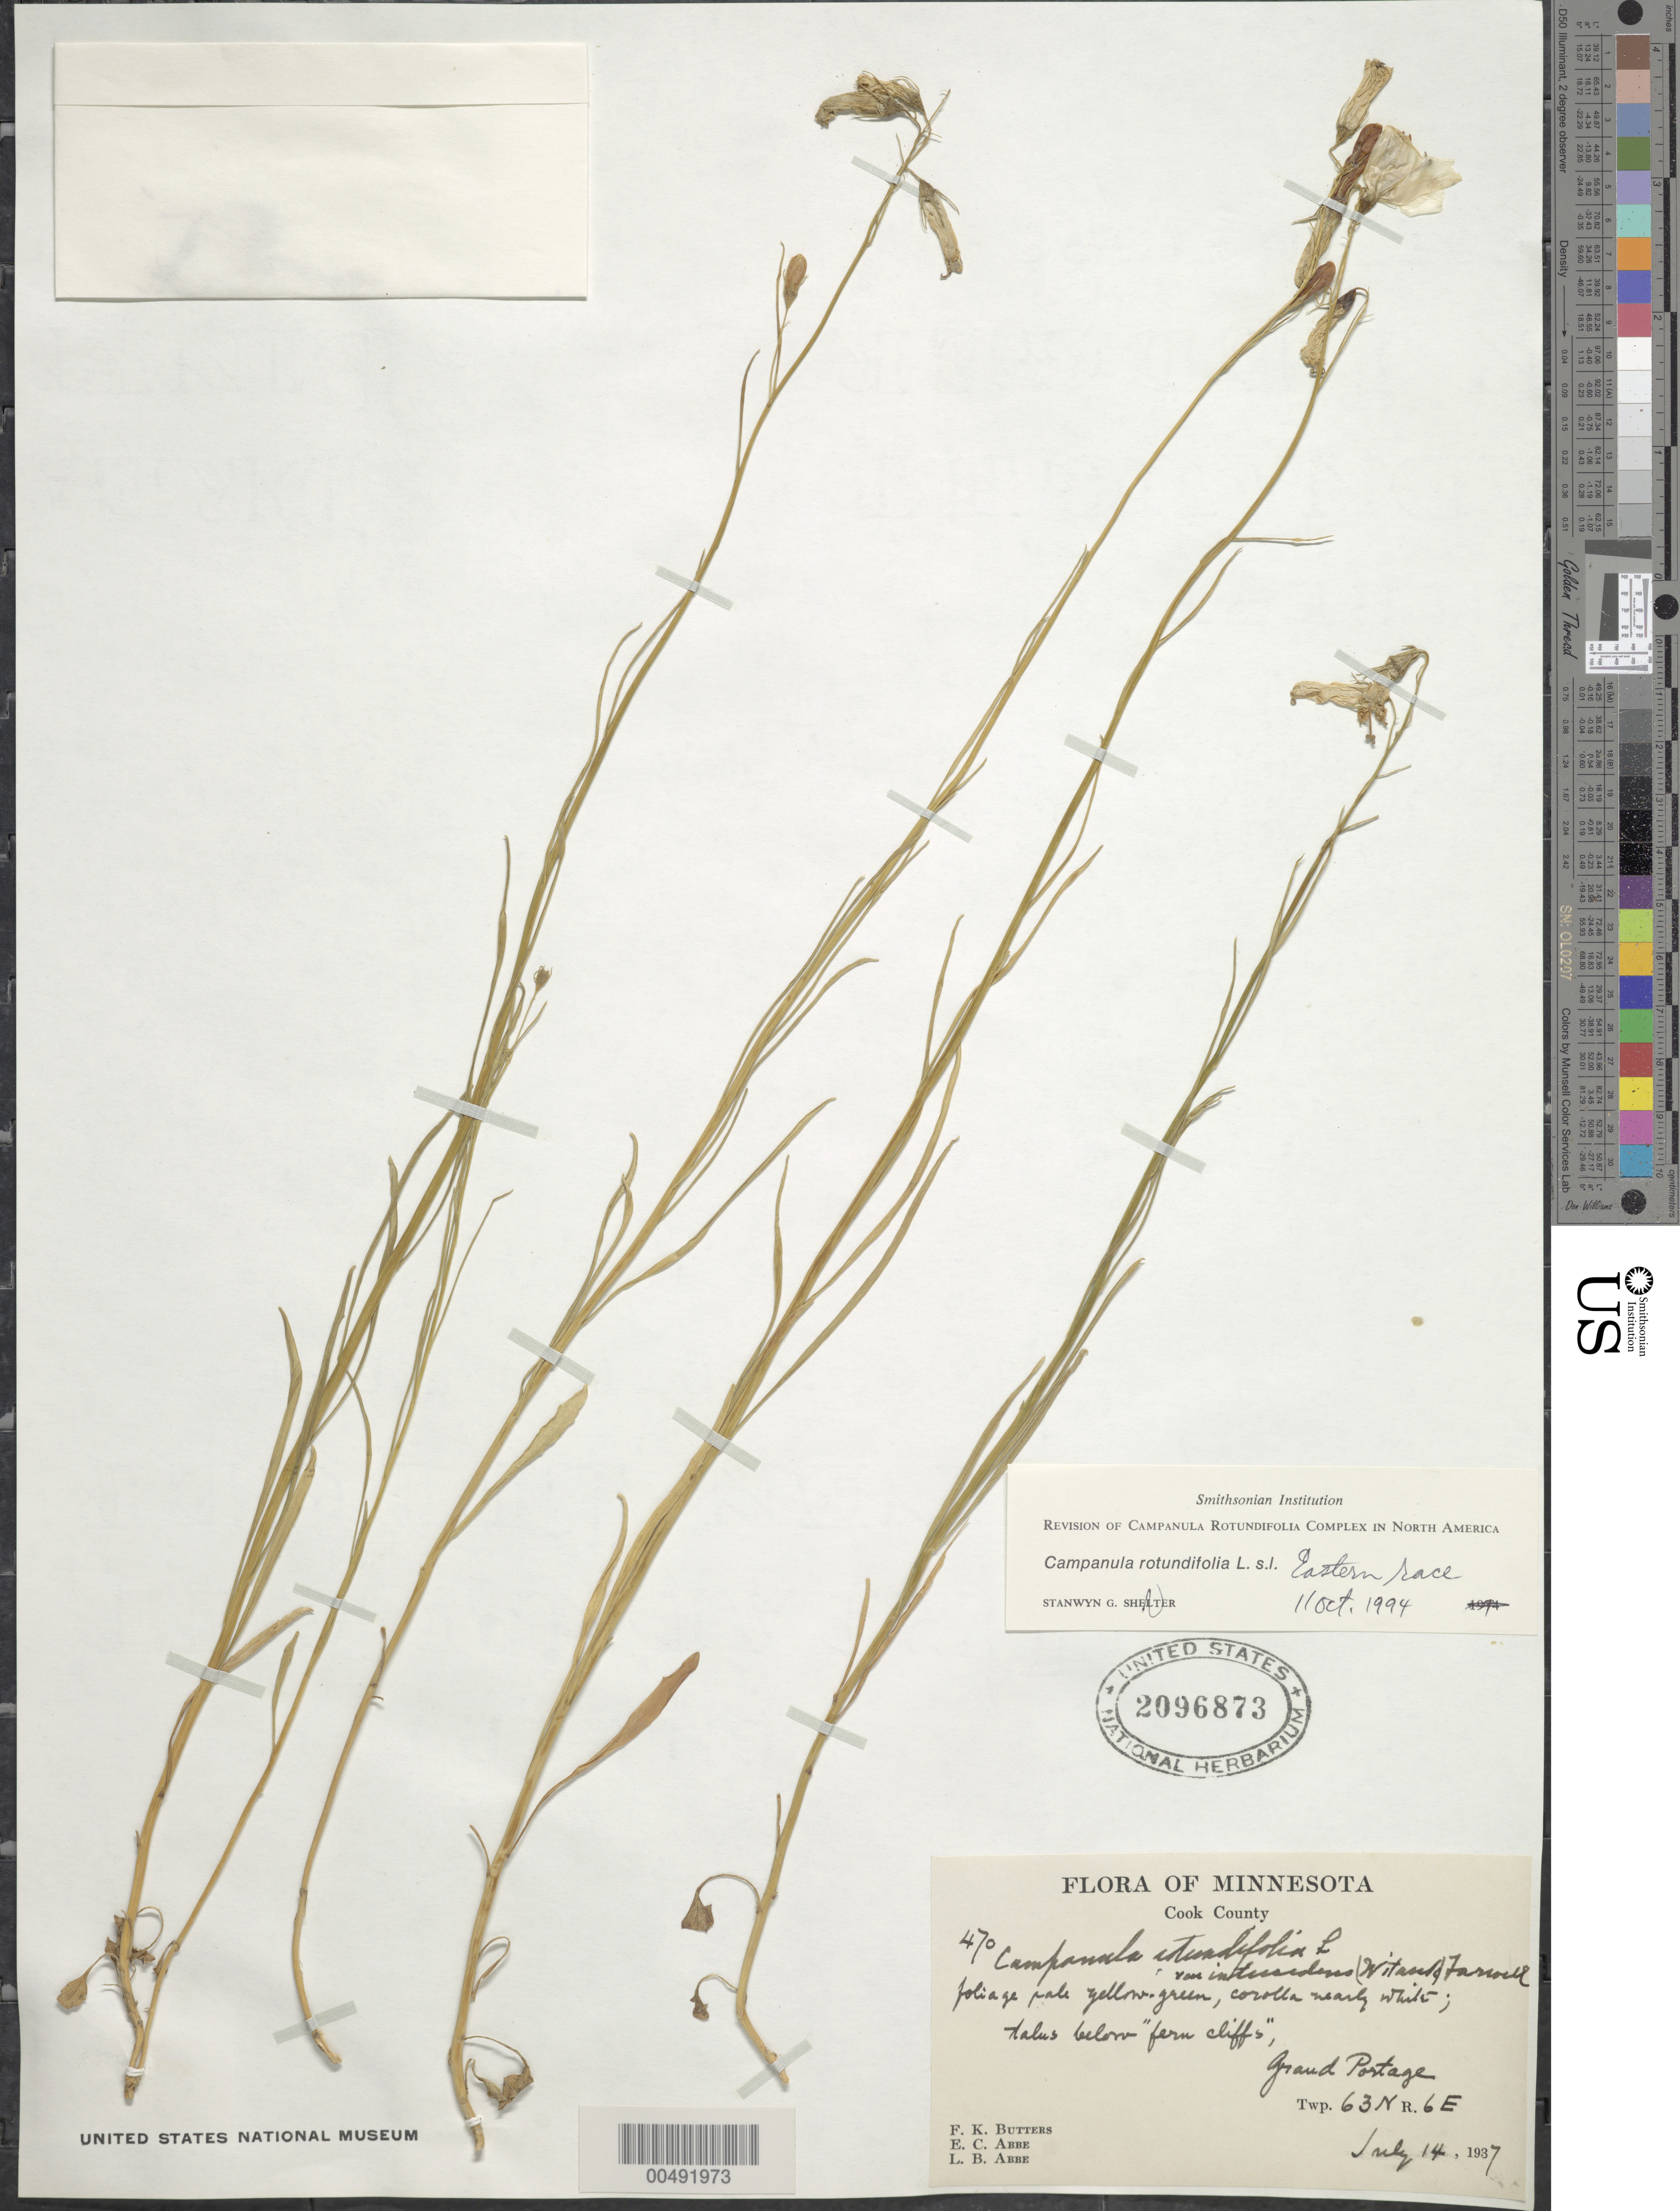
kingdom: Plantae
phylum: Tracheophyta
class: Magnoliopsida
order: Asterales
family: Campanulaceae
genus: Campanula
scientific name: Campanula rotundifolia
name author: L.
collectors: F. K. Butters, E. C. Abbe & L. B. Abbe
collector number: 470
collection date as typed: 14 Jul 1937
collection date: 1937-07-14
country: United States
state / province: Minnesota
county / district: Cook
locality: Grand Portage, Twp. 63N, R. 6E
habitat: talus below "ferns cliffs"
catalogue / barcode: US 2096873